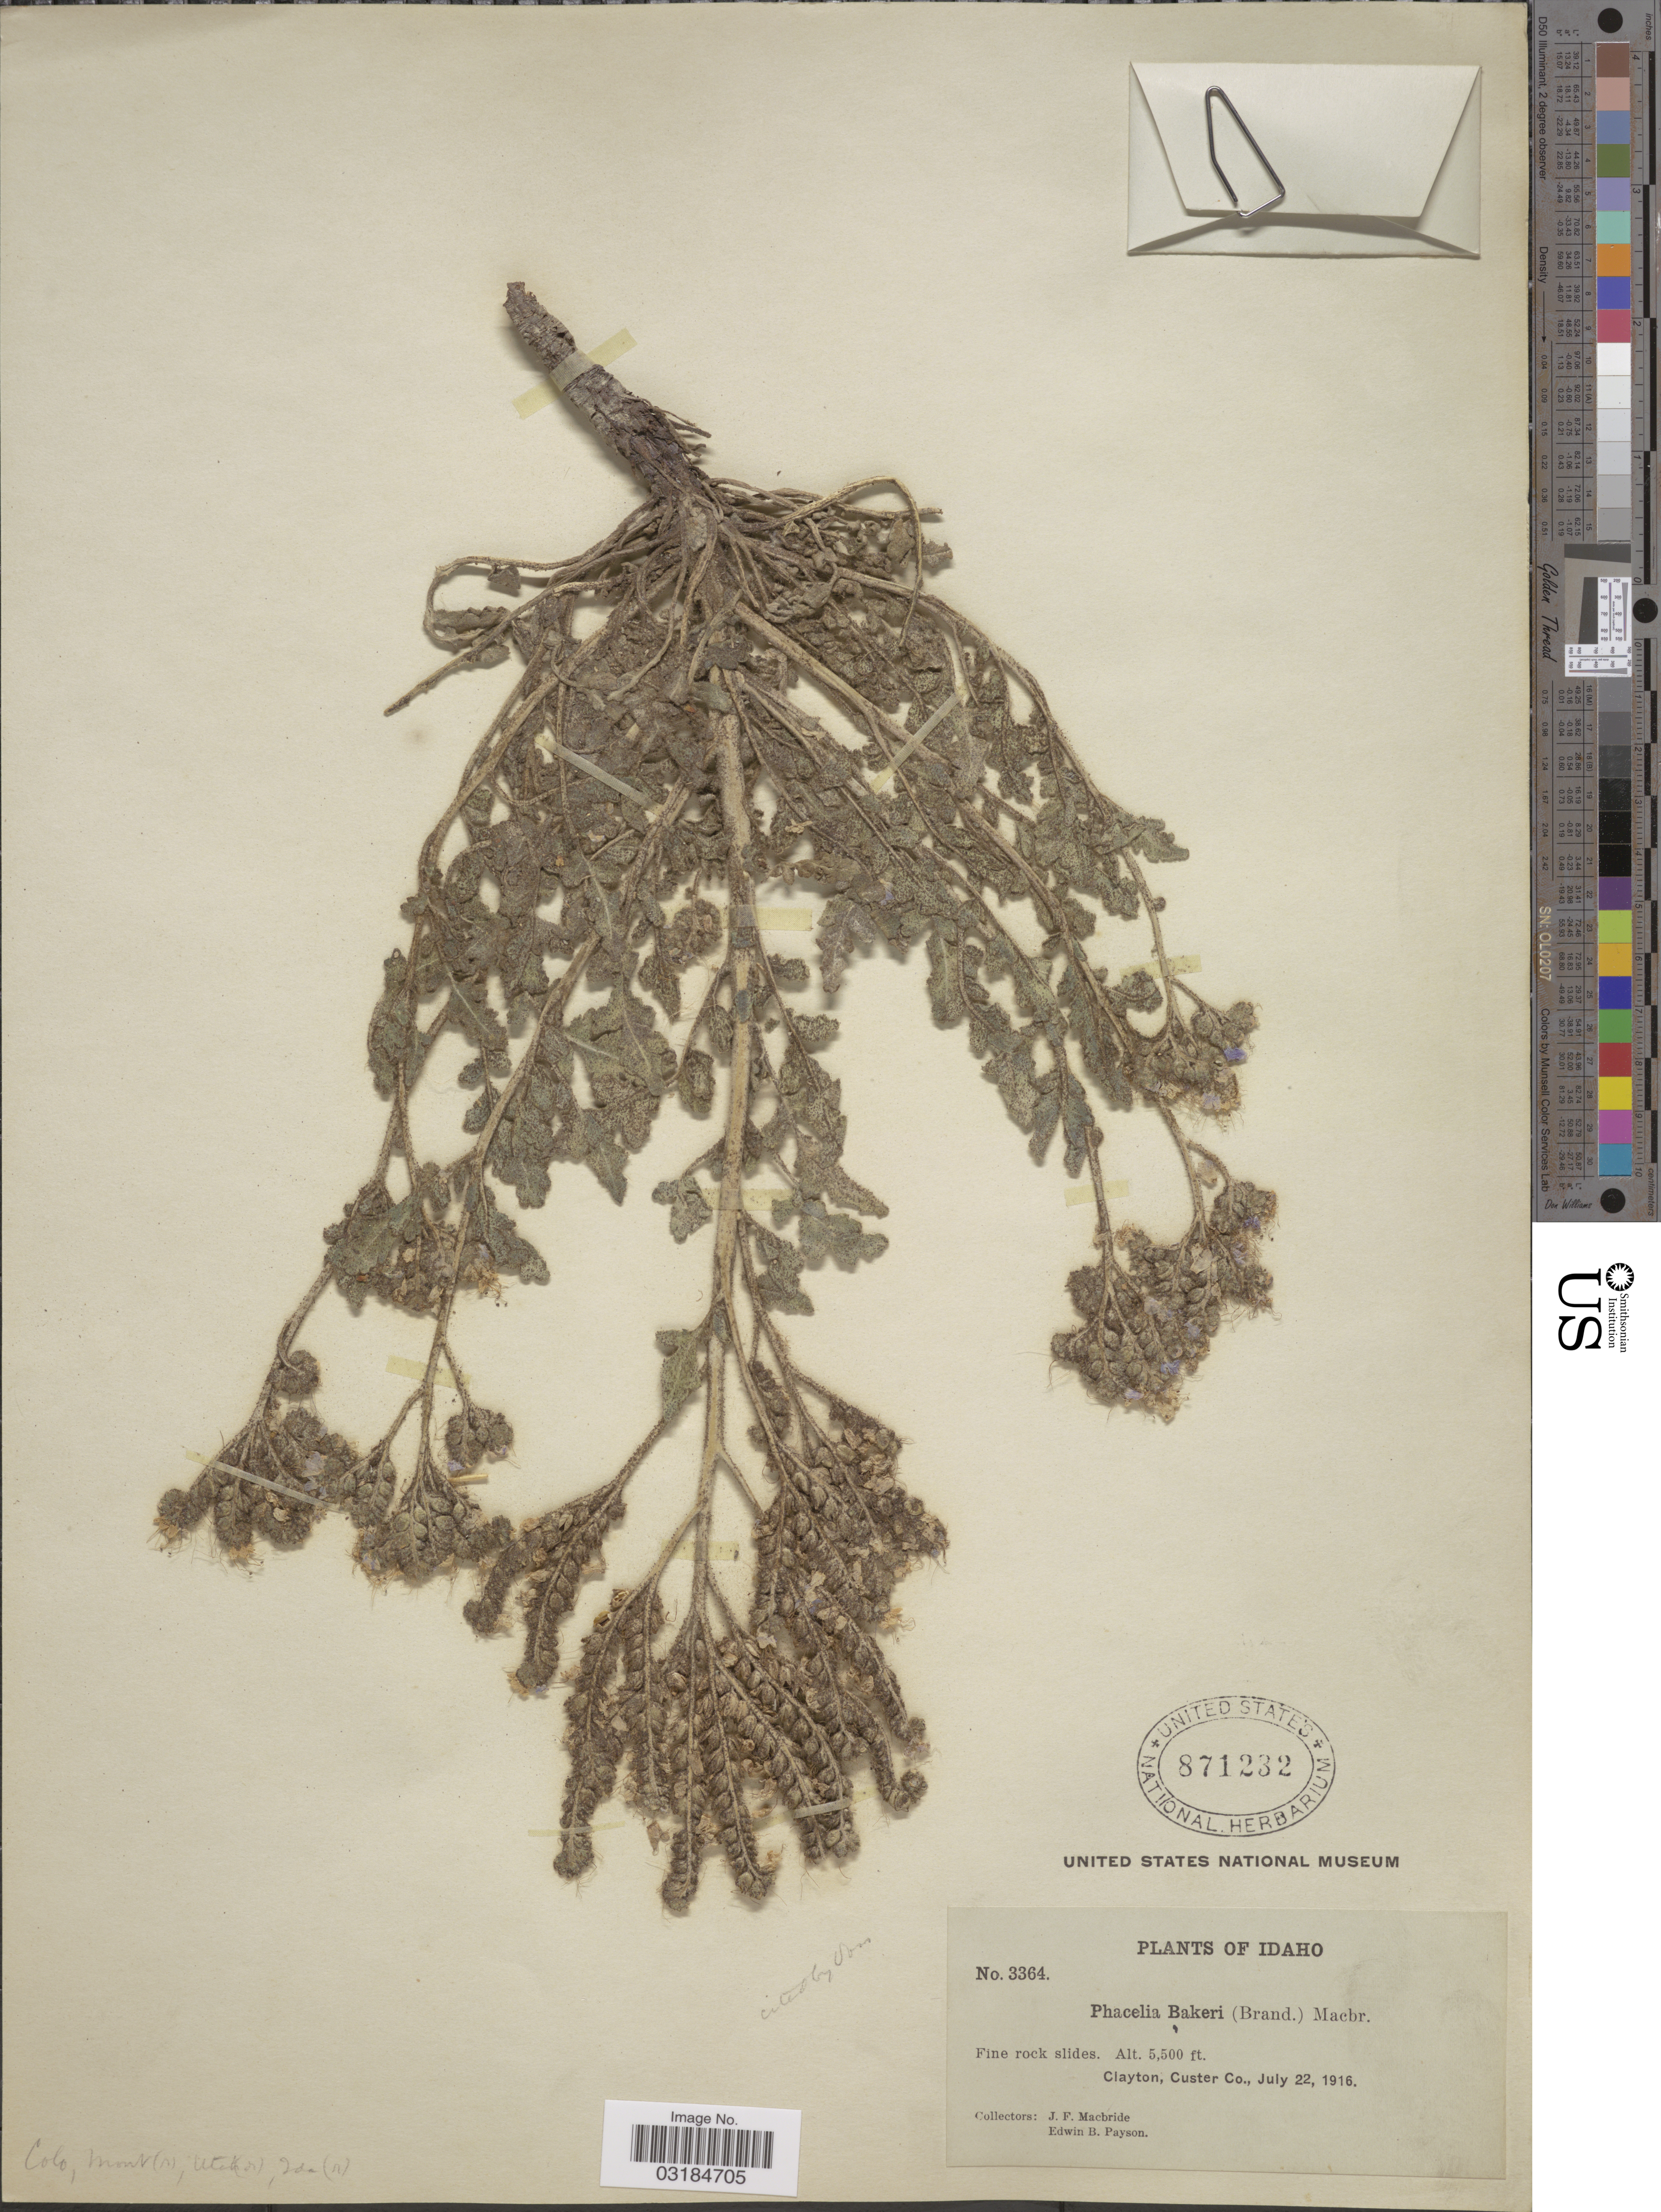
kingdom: Plantae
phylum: Tracheophyta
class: Magnoliopsida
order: Boraginales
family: Hydrophyllaceae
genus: Phacelia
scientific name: Phacelia bakeri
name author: (Brand) J.F. Macbr.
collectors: J. F. Macbride & E. B. Payson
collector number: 3364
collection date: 1916-07-22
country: United States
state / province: Idaho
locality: Clayton, Custer Co.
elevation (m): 1676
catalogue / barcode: US 871232